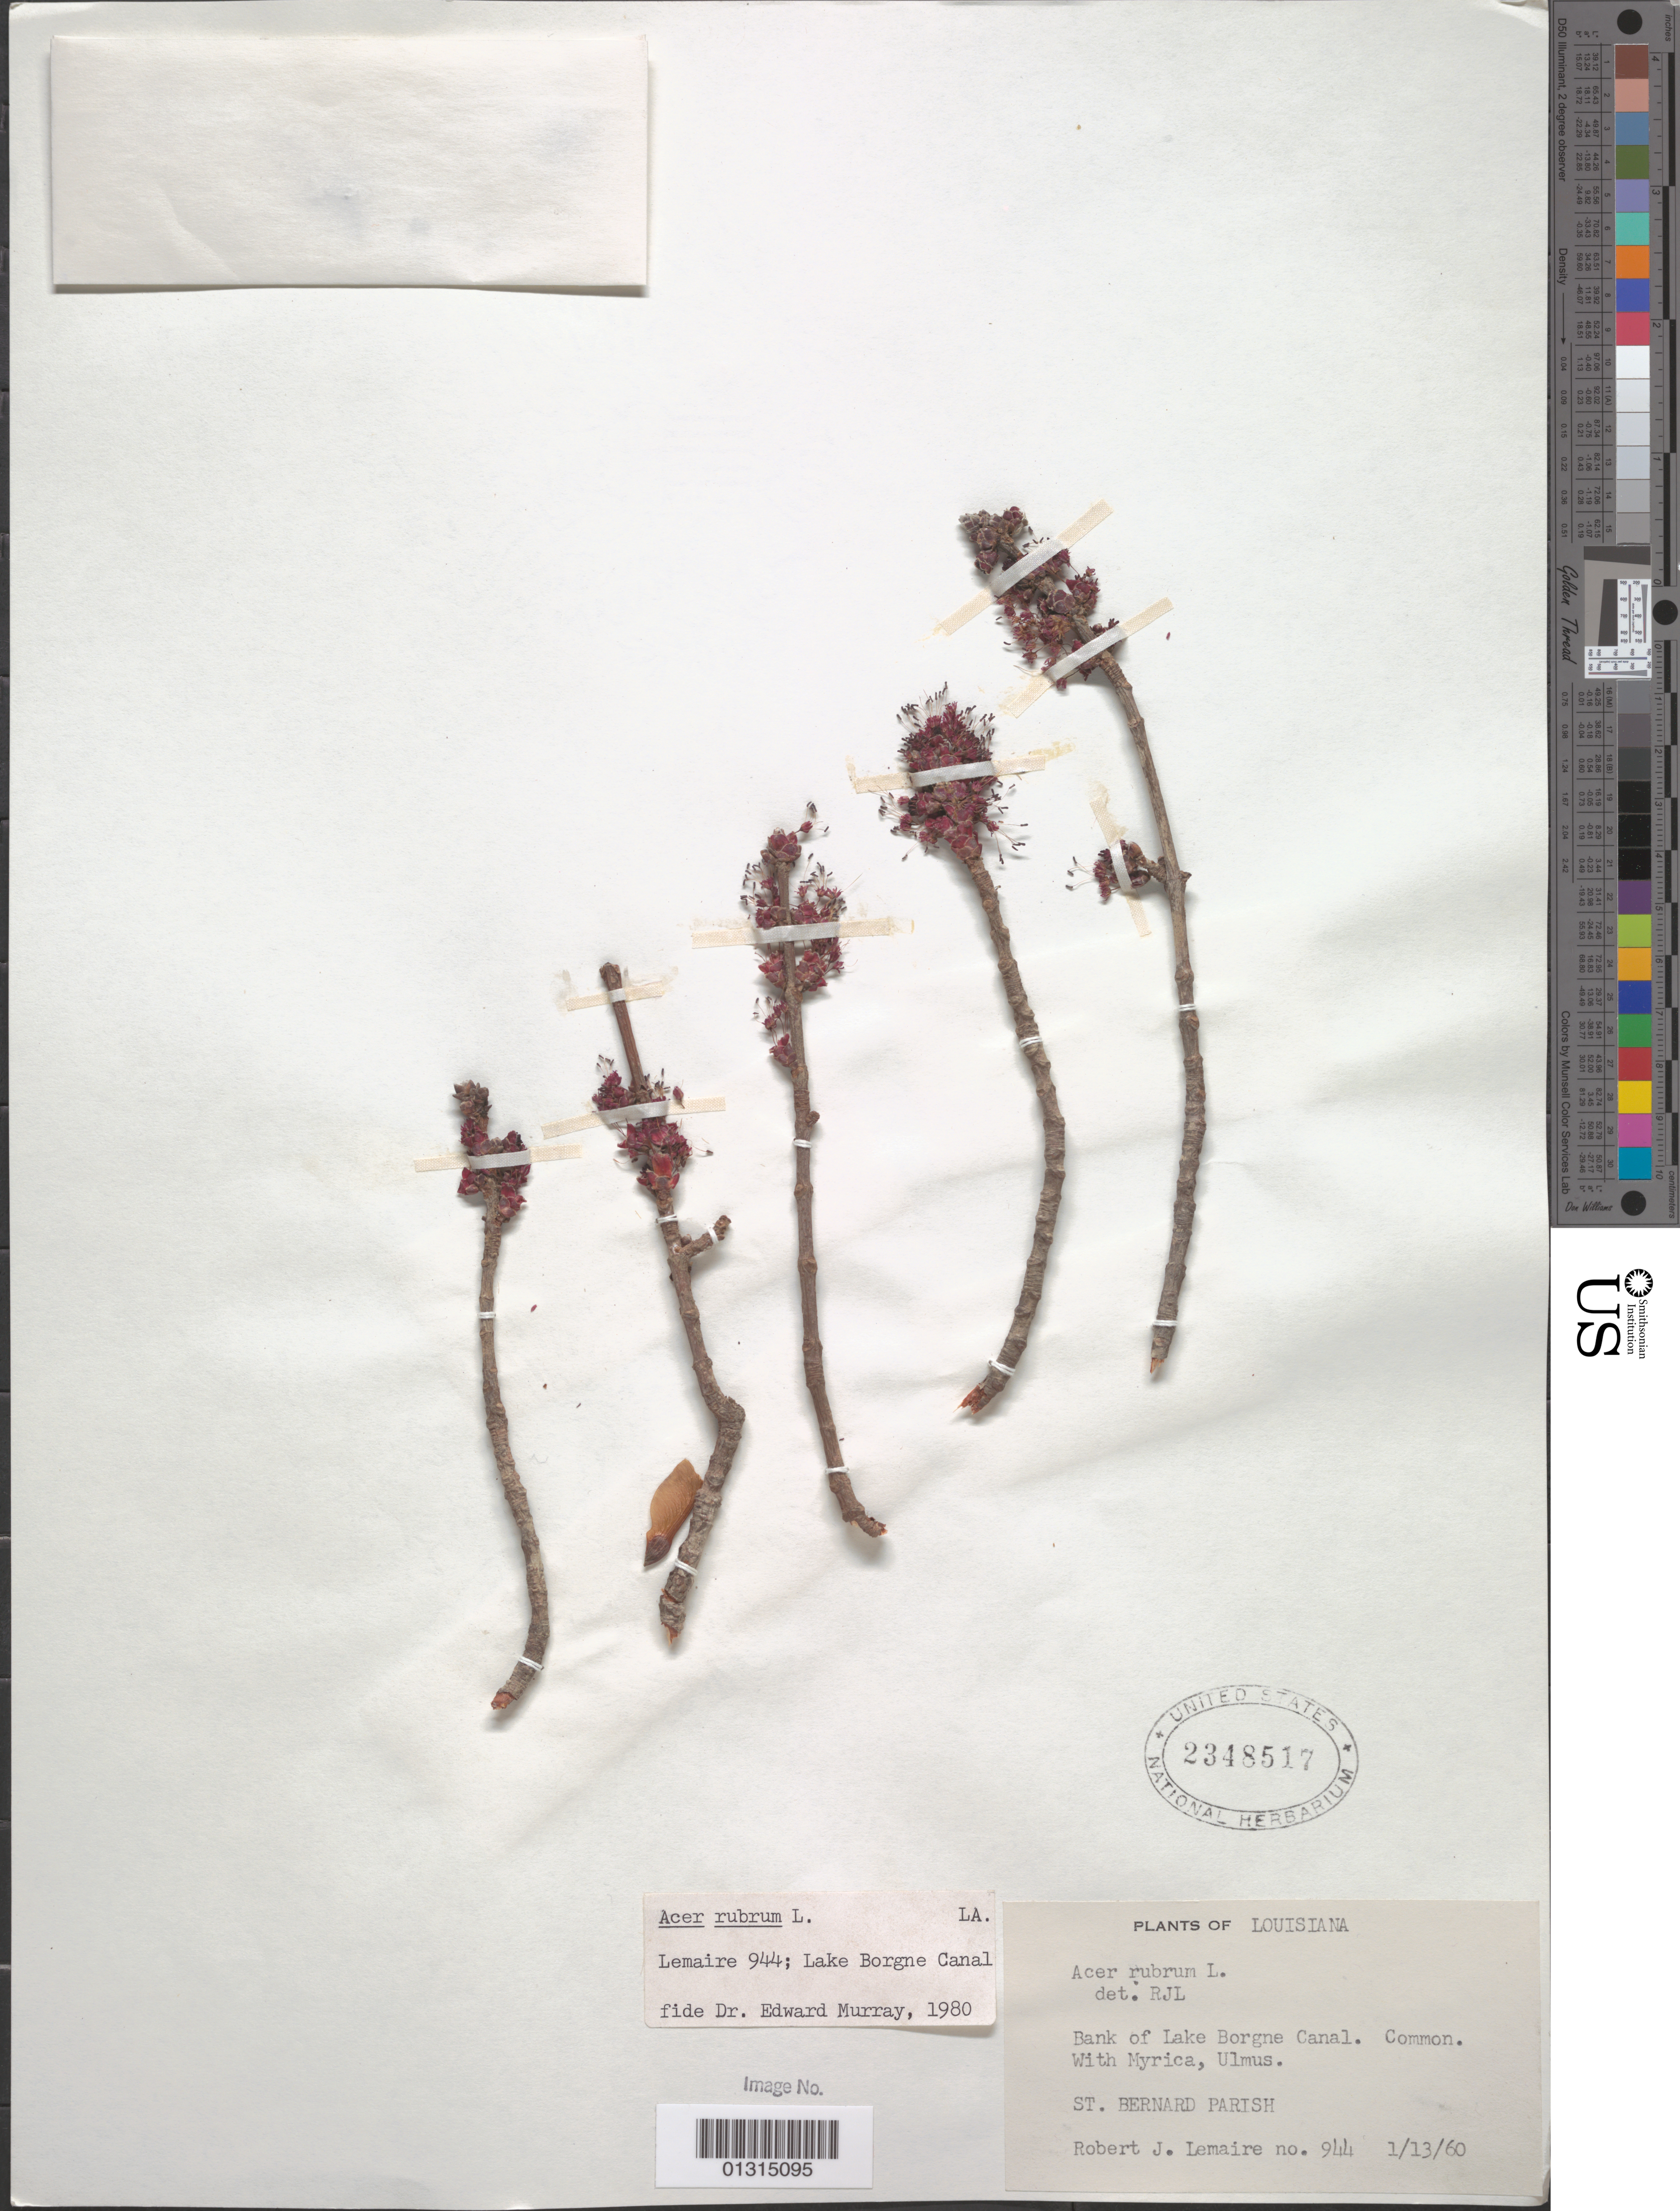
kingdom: Plantae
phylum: Tracheophyta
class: Magnoliopsida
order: Sapindales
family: Sapindaceae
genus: Acer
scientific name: Acer rubrum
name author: L.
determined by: Murray, Edward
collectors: R. J. Lemaire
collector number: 944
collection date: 1960-01-13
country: United States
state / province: Louisiana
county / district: St. Bernard Parish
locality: St. Bernard Parish, bank of Lake Borgne Canal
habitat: With Myrcia, Ulmus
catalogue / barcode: US 2348517